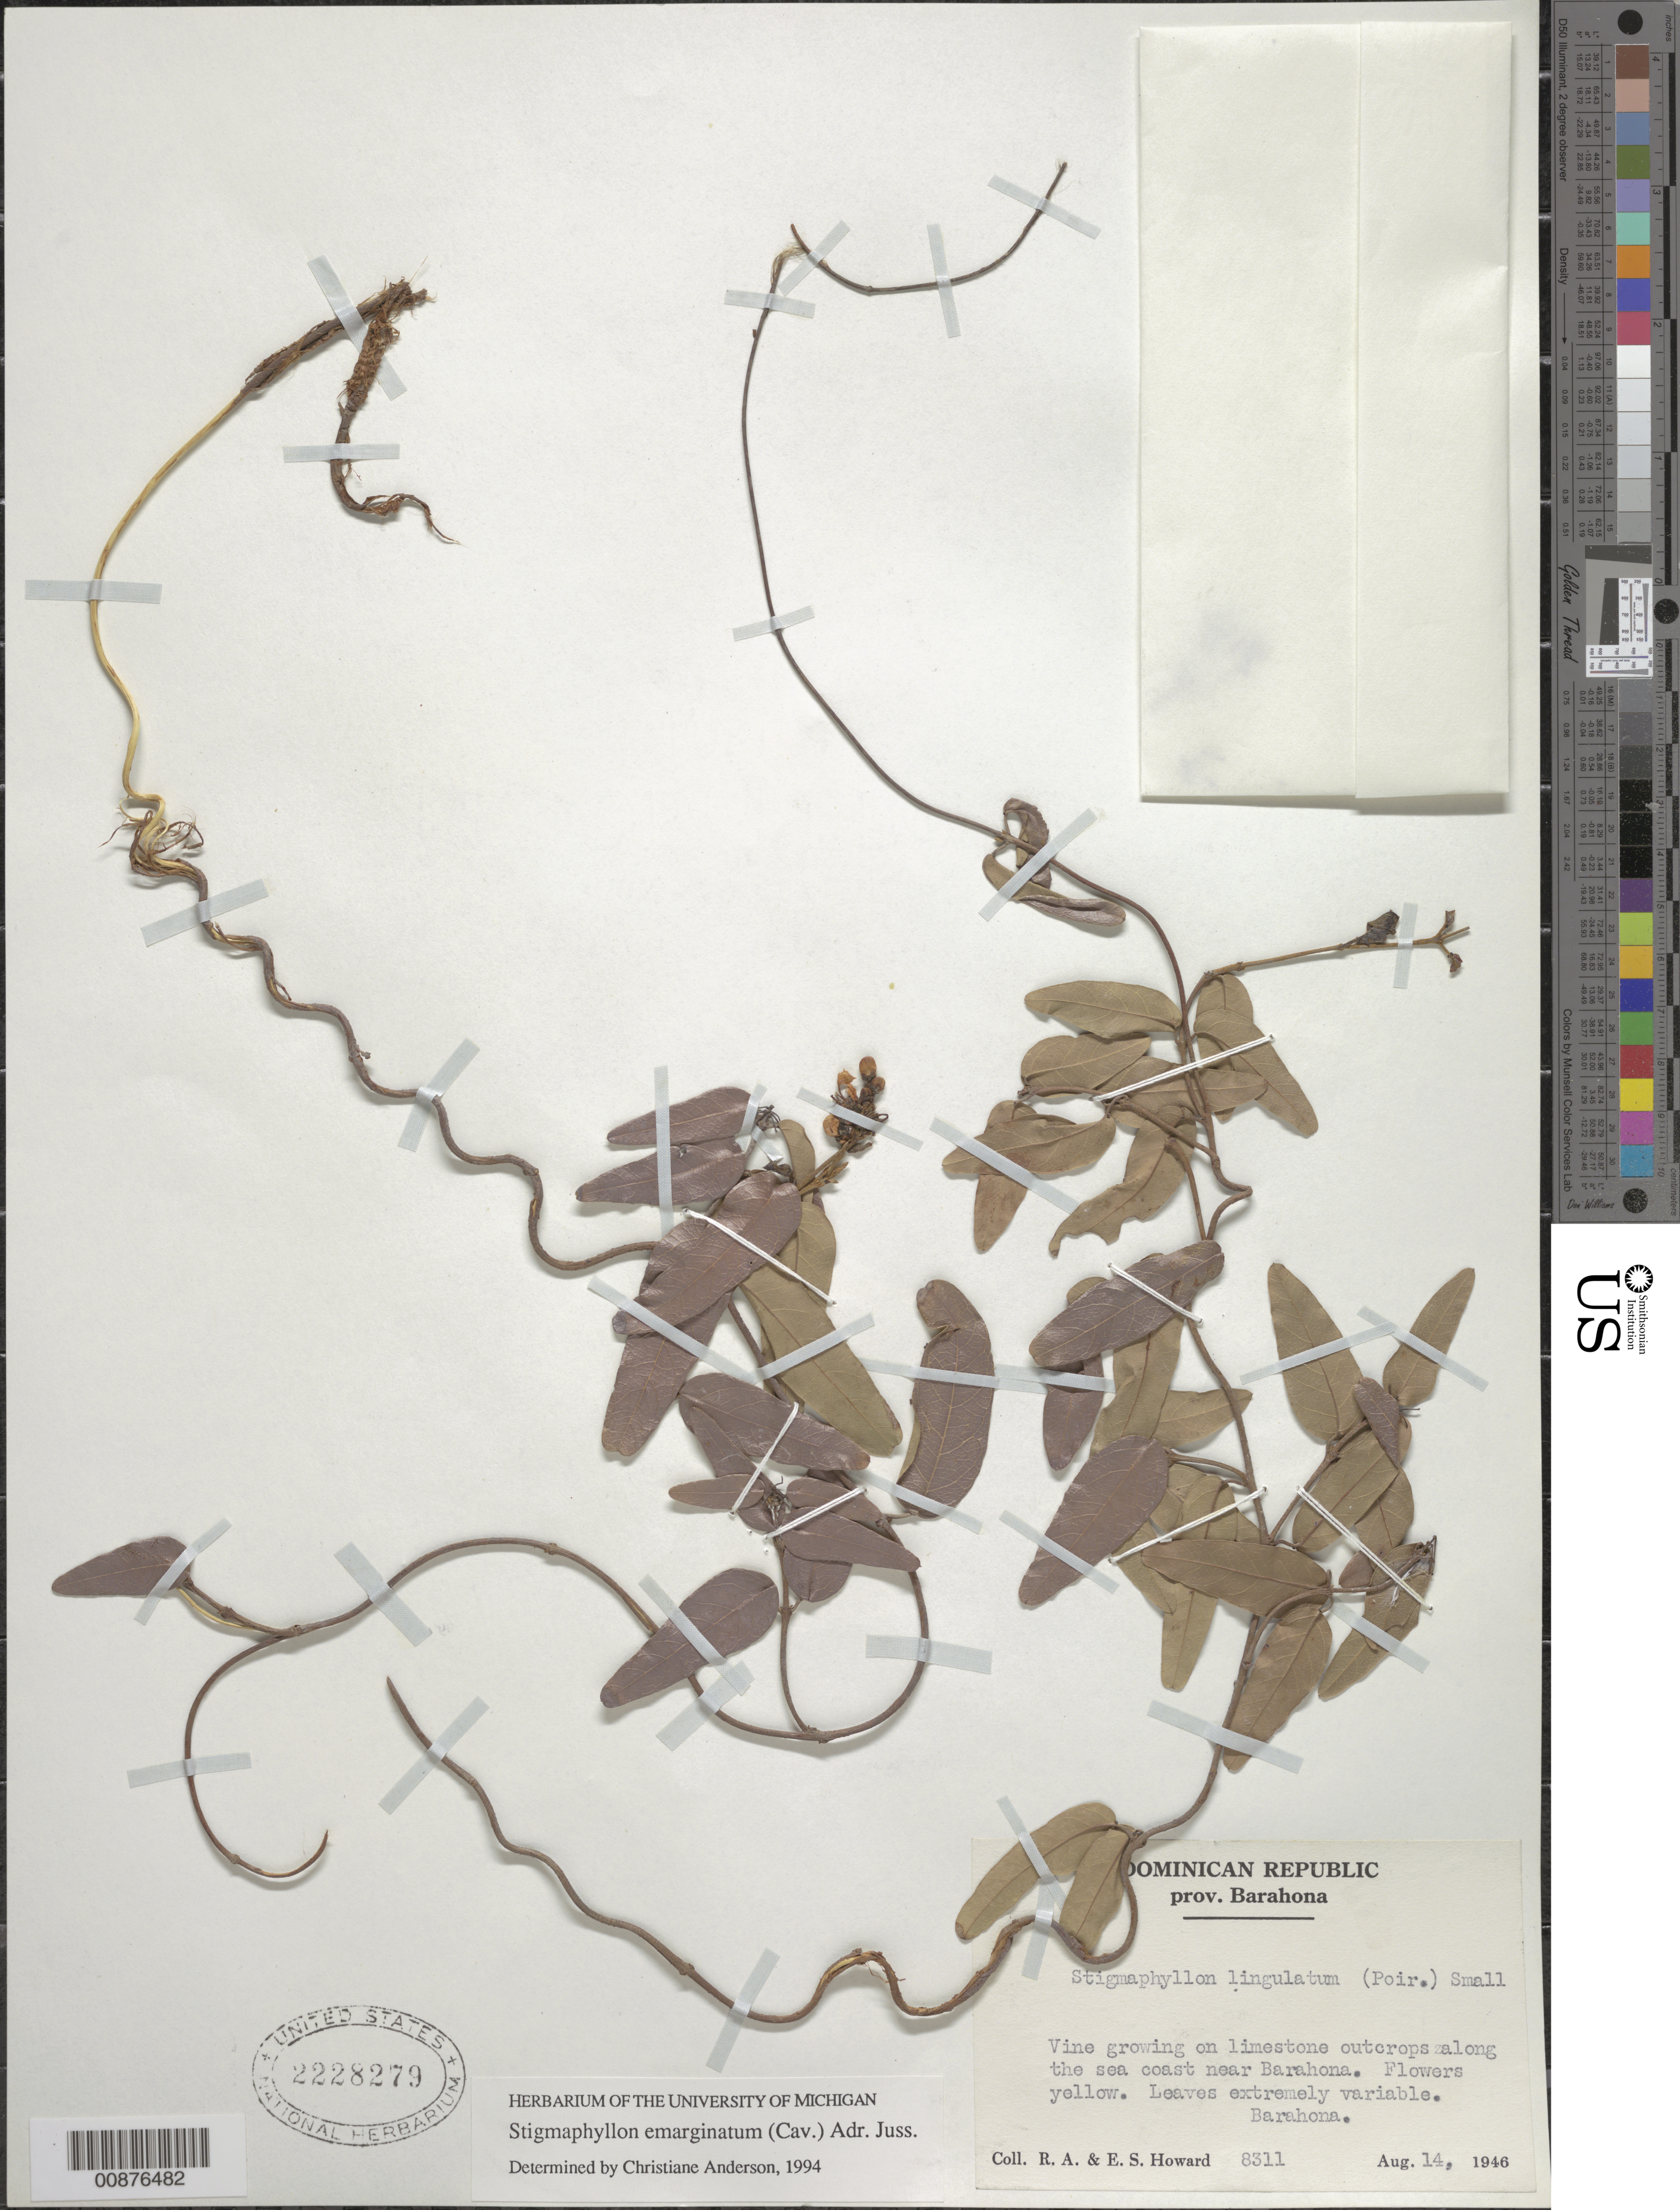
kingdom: Plantae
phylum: Tracheophyta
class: Magnoliopsida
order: Malpighiales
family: Malpighiaceae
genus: Stigmaphyllon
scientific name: Stigmaphyllon emarginatum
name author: (Cav.) A. Juss.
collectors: R. A. Howard & E. S. Howard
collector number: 8311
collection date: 1946-08-14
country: Dominican Republic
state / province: Barahona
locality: Barahona.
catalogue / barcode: US 2228279